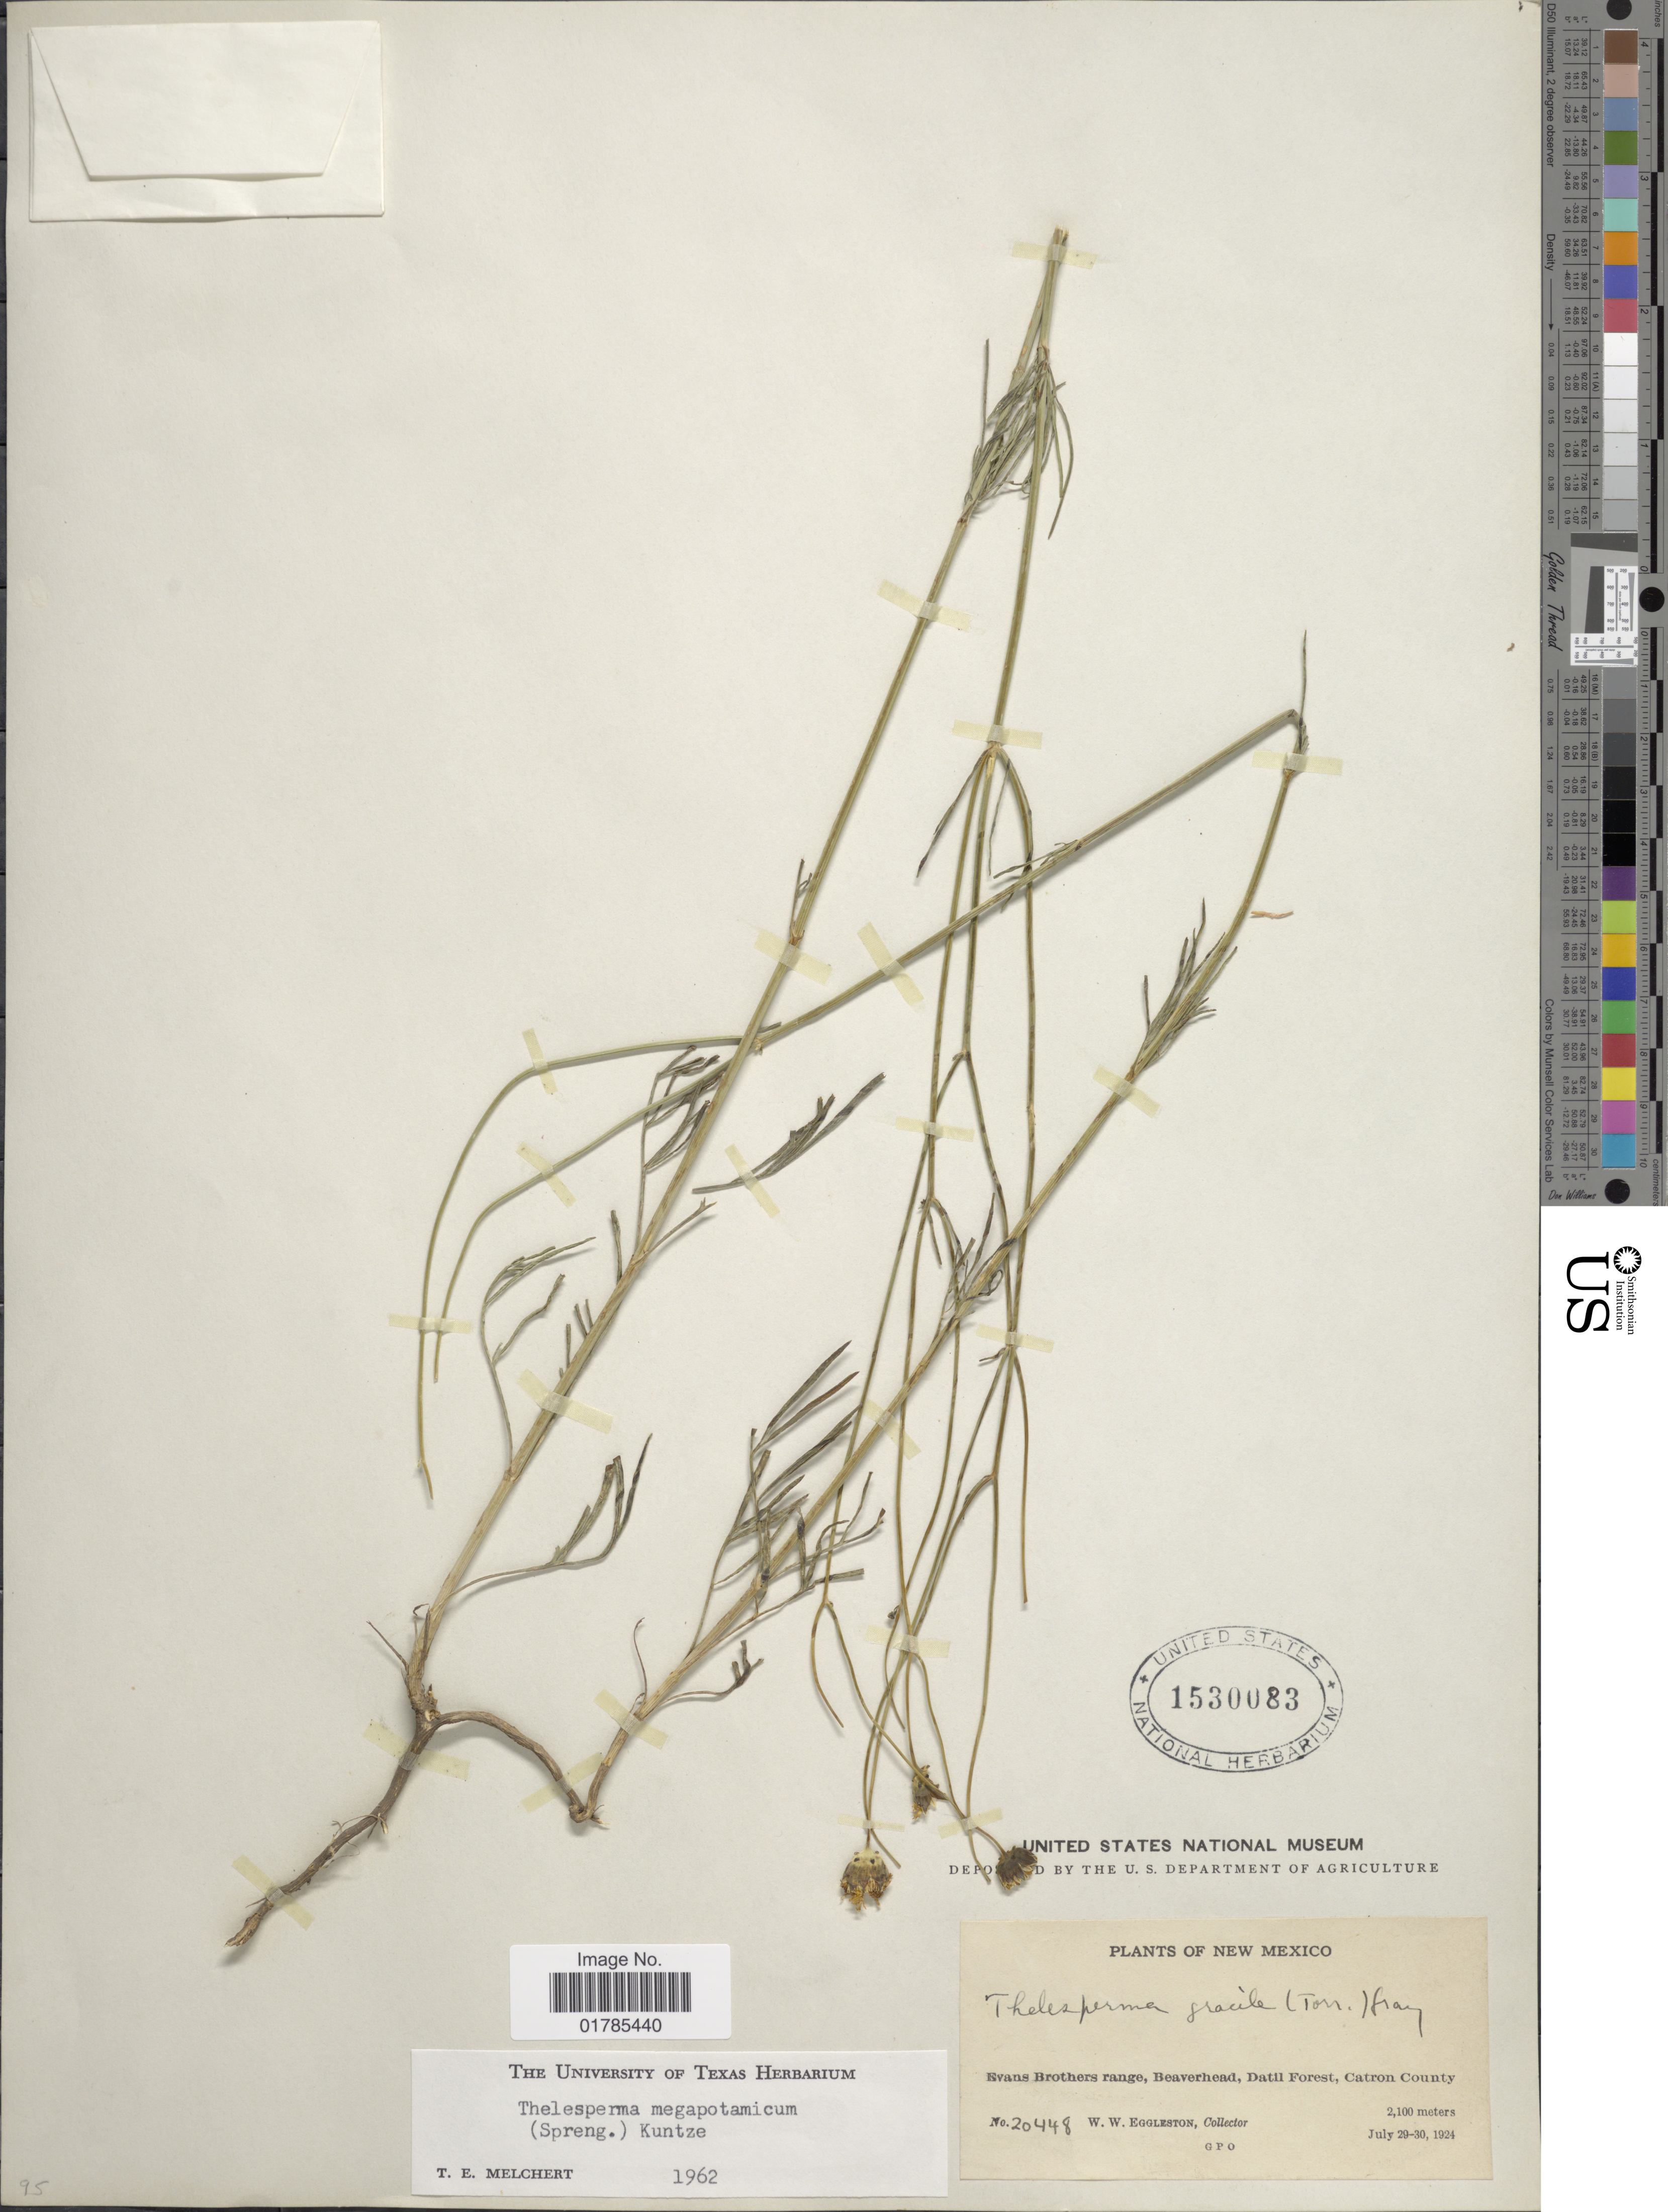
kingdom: Plantae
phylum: Tracheophyta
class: Magnoliopsida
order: Asterales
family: Asteraceae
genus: Thelesperma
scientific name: Thelesperma megapotamicum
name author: (Spreng.) Herter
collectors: W. W. Eggleston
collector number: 20448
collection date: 1924-07-29/1924-07-30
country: United States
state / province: New Mexico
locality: Evasn Brothers range, Beaverhead, Datil Forest, Catron County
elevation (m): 2100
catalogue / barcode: US 1530083